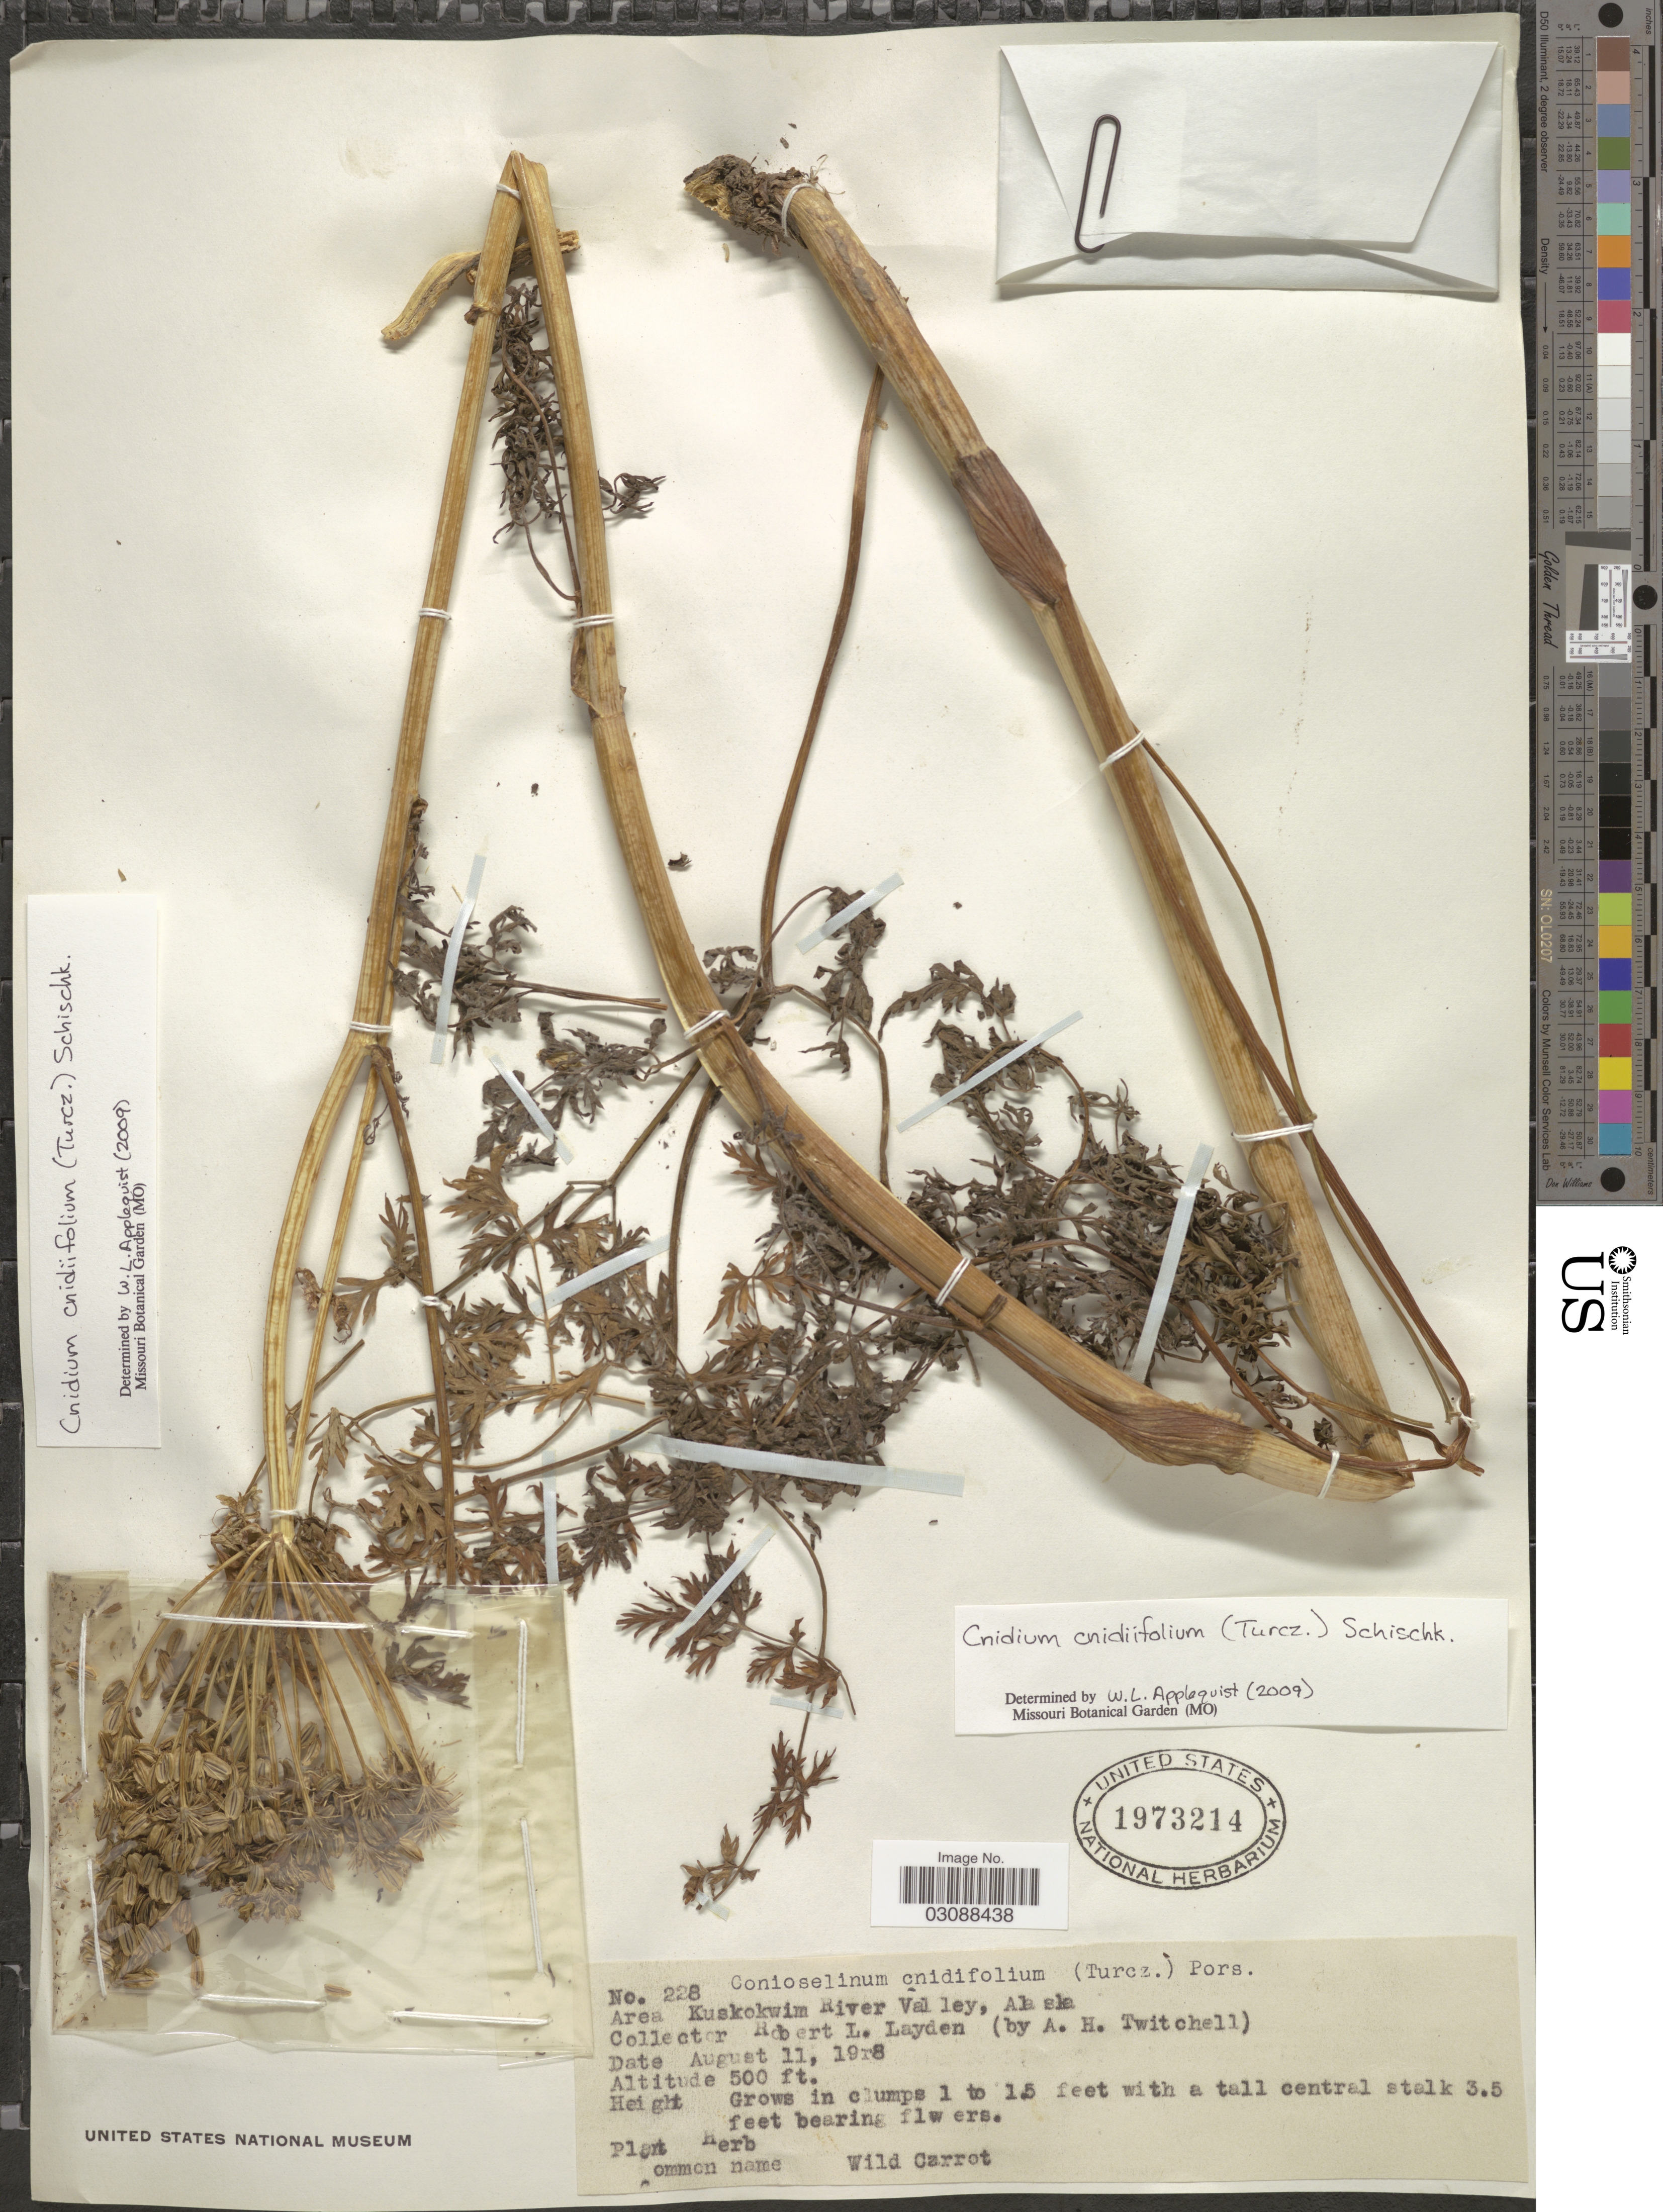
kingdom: Plantae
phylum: Tracheophyta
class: Magnoliopsida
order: Apiales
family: Apiaceae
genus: Cnidium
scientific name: Cnidium cnidiifolium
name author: (Turcz.) Schischk.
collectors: R. Layden & A. Twitchell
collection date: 1918-08-11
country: United States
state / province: Alaska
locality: Area Kuskokwim River Valley.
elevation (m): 152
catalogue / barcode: US 1973214